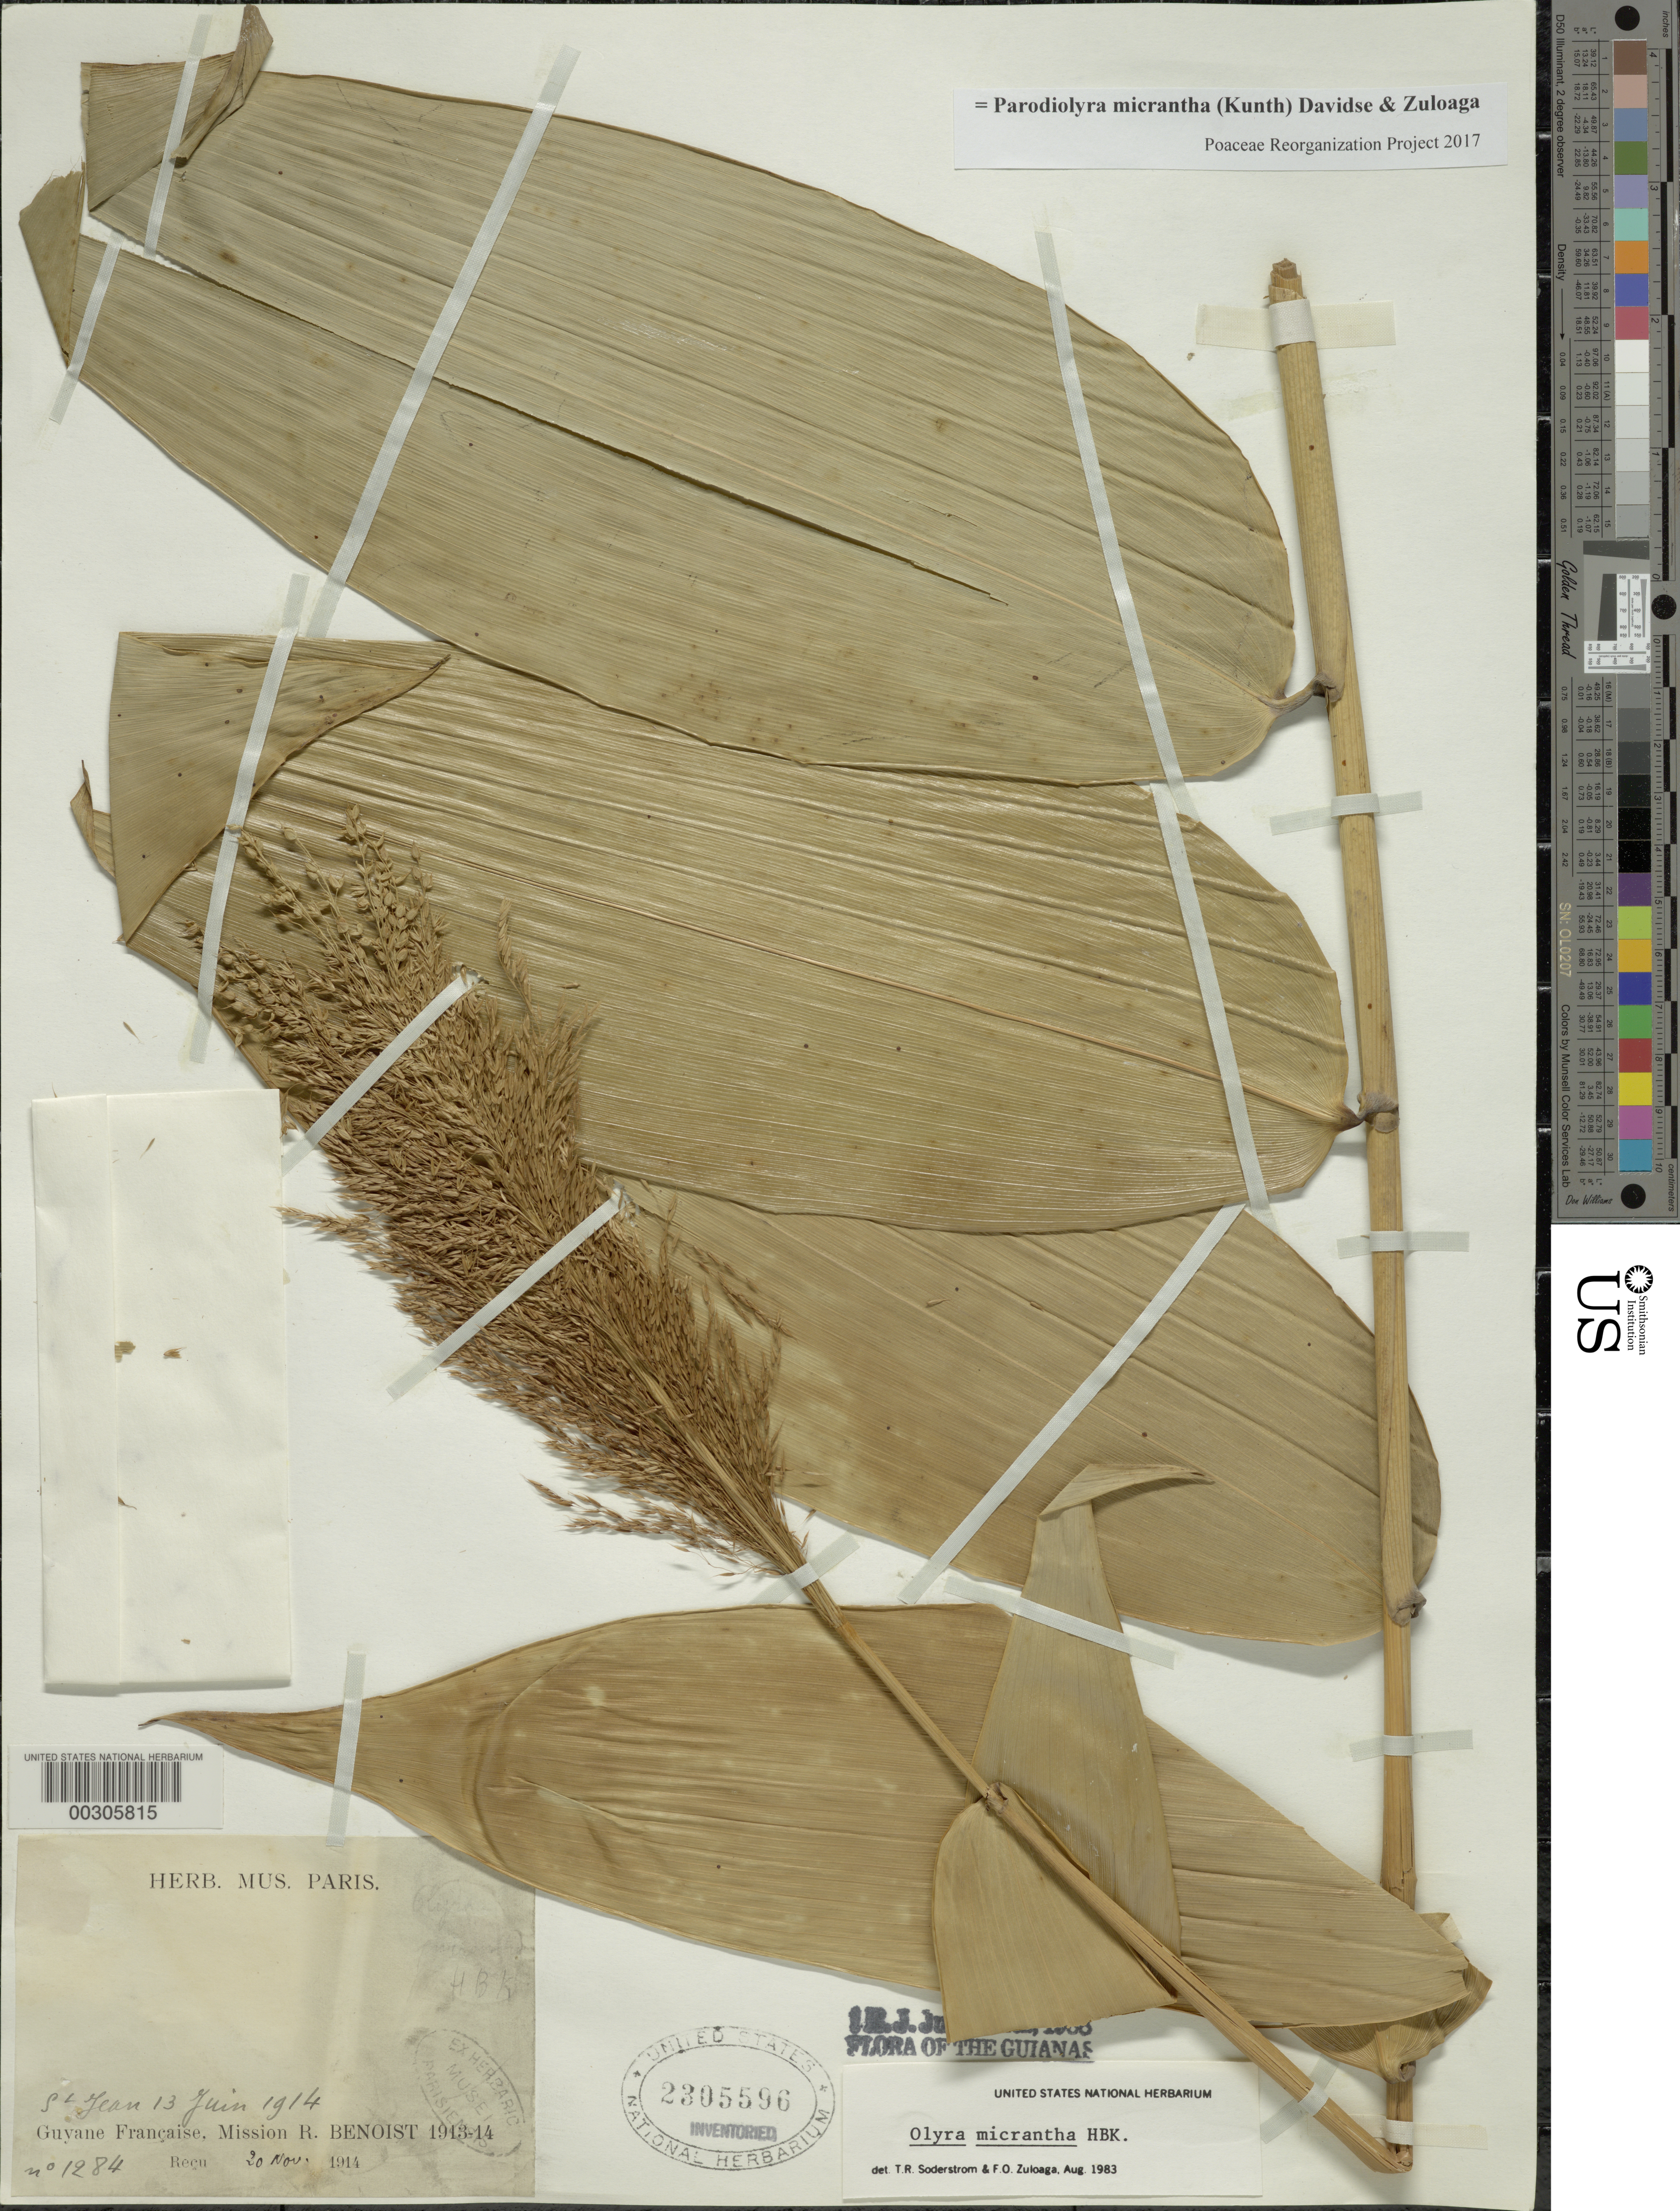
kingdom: Plantae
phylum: Tracheophyta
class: Liliopsida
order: Poales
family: Poaceae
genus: Parodiolyra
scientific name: Parodiolyra micrantha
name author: (Kunth) Davidse & Zuloaga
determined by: Poaceae Reorganization Project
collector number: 1284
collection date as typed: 13 Jun 1914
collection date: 1914-06-13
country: French Guiana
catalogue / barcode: US 2305596